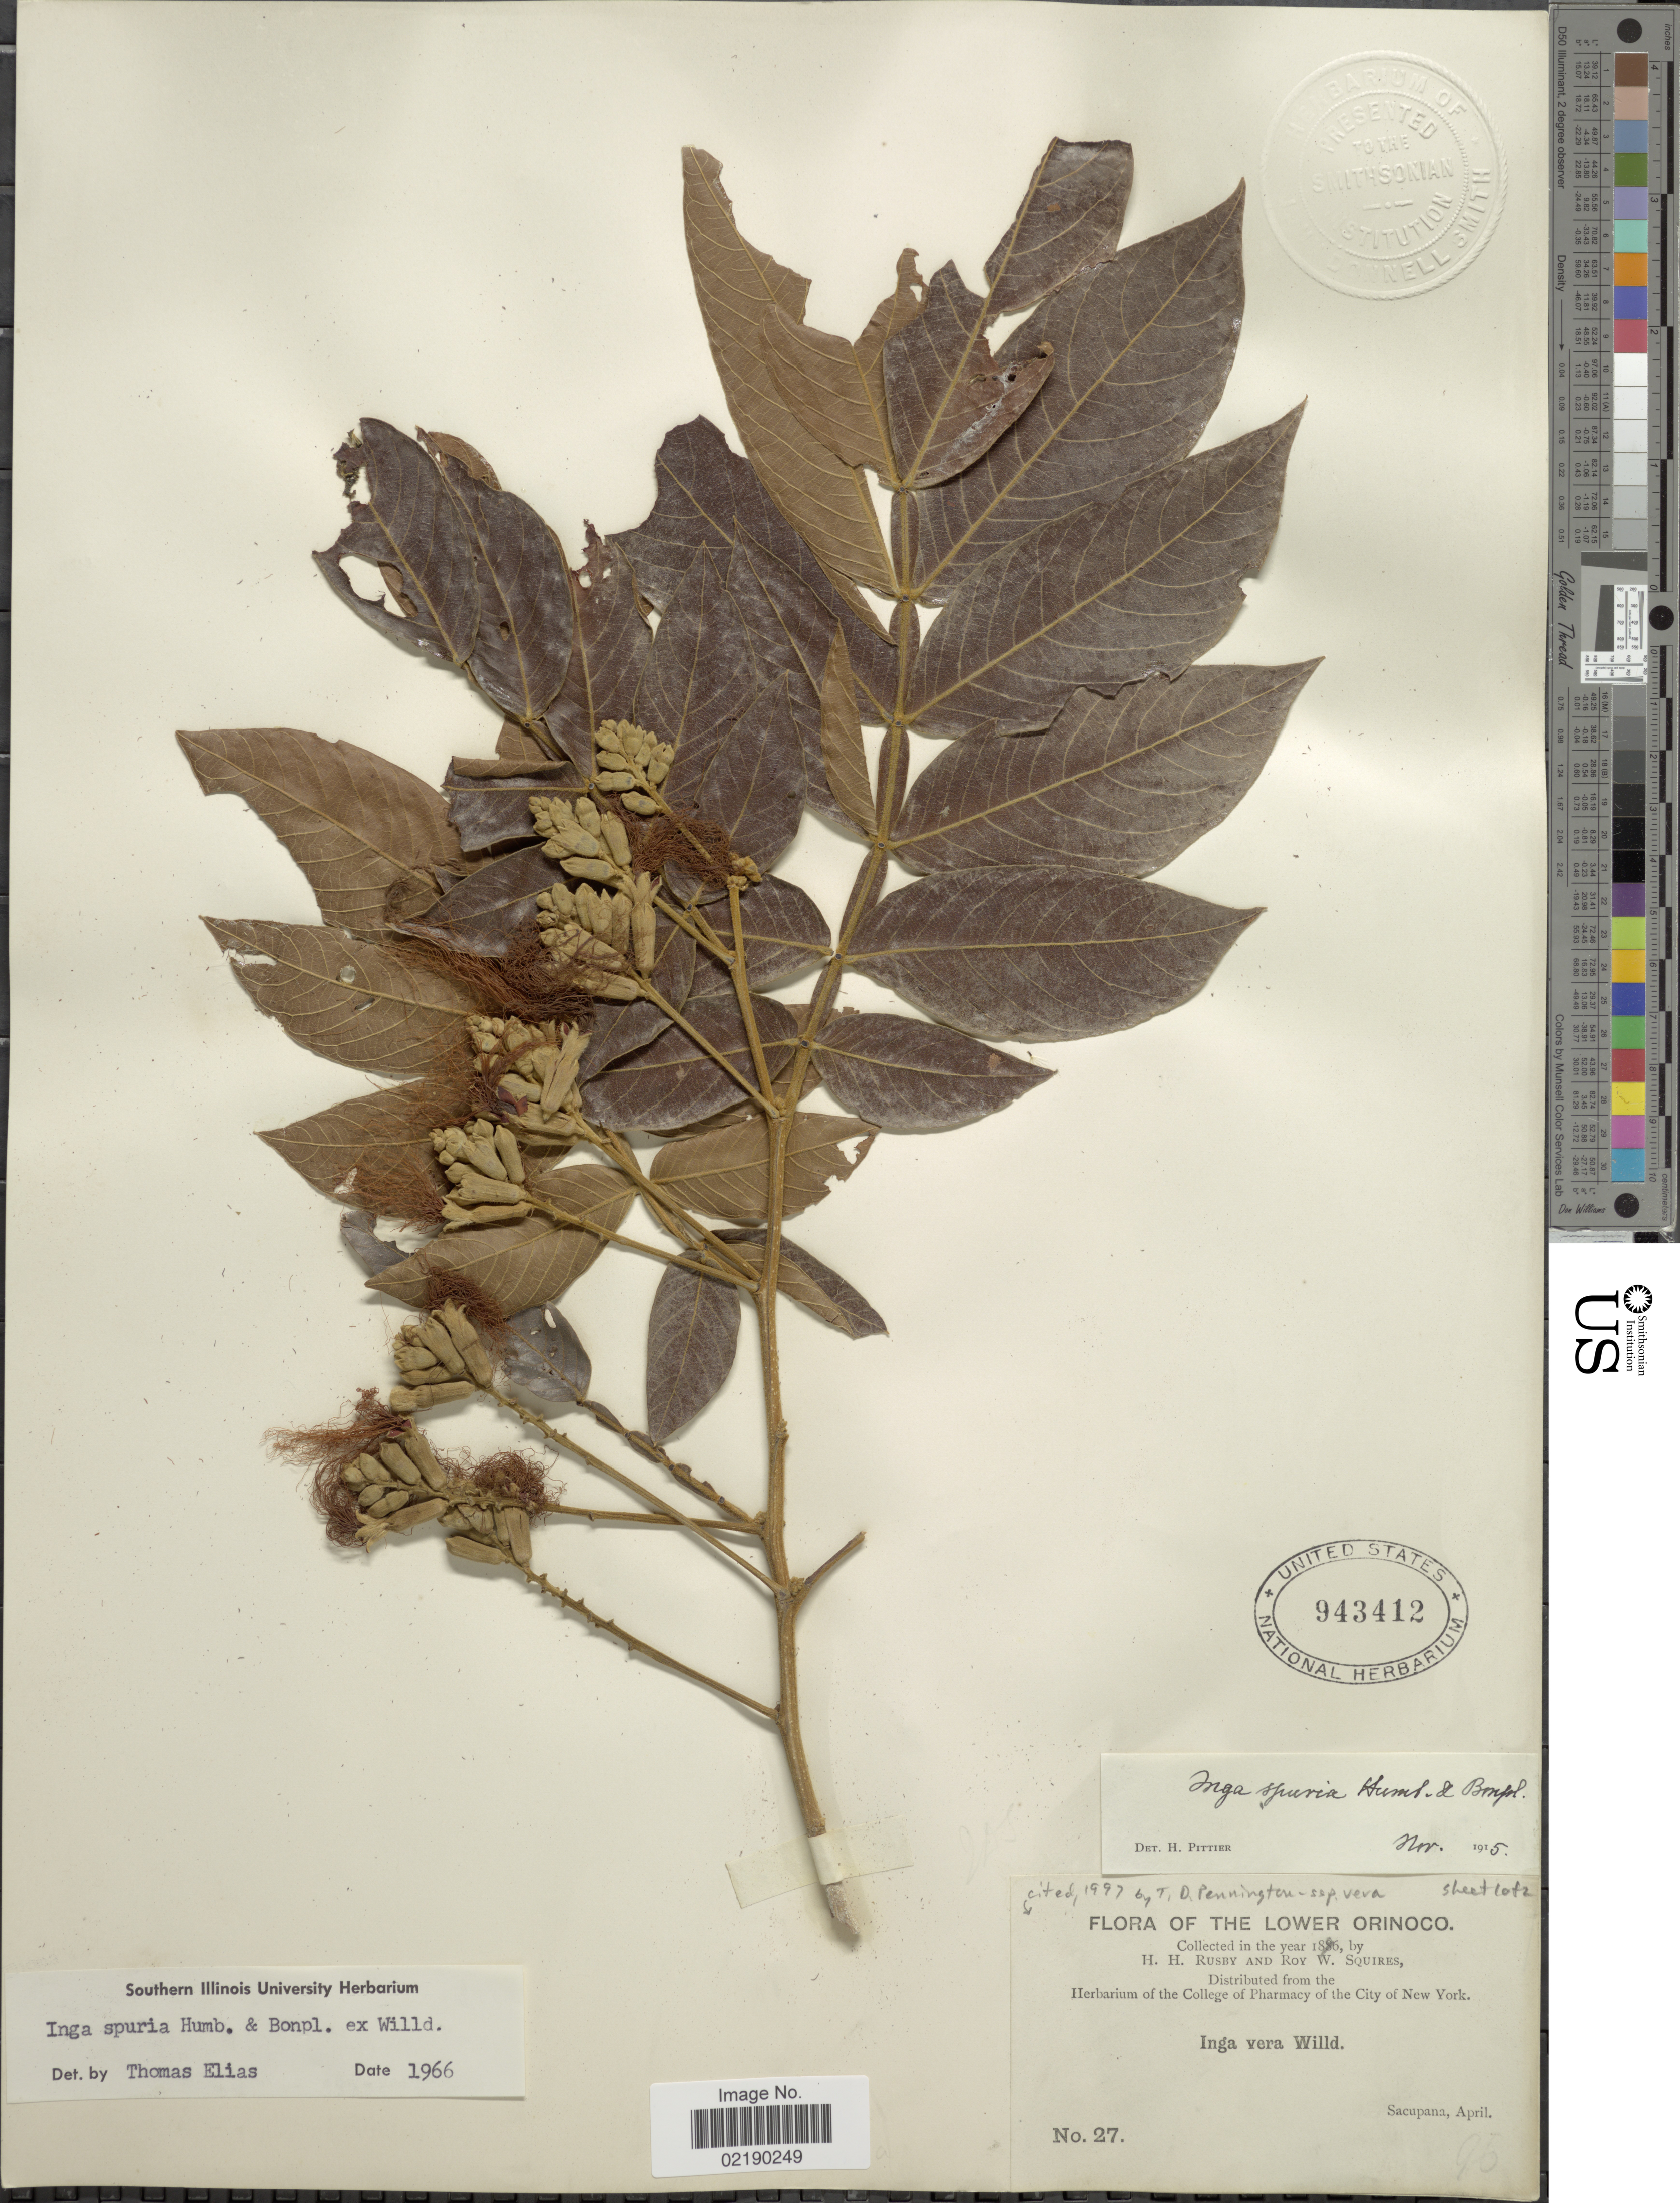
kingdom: Plantae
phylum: Tracheophyta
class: Magnoliopsida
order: Fabales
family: Fabaceae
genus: Inga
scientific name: Inga vera subsp. vera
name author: Willd.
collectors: H. H. Rusby & R. Squires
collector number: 27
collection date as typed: April 1896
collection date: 1896-04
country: Venezuela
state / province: Delta Amacuro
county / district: Antonio Díaz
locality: Lower Orinoco, Sacupana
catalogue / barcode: US 943412